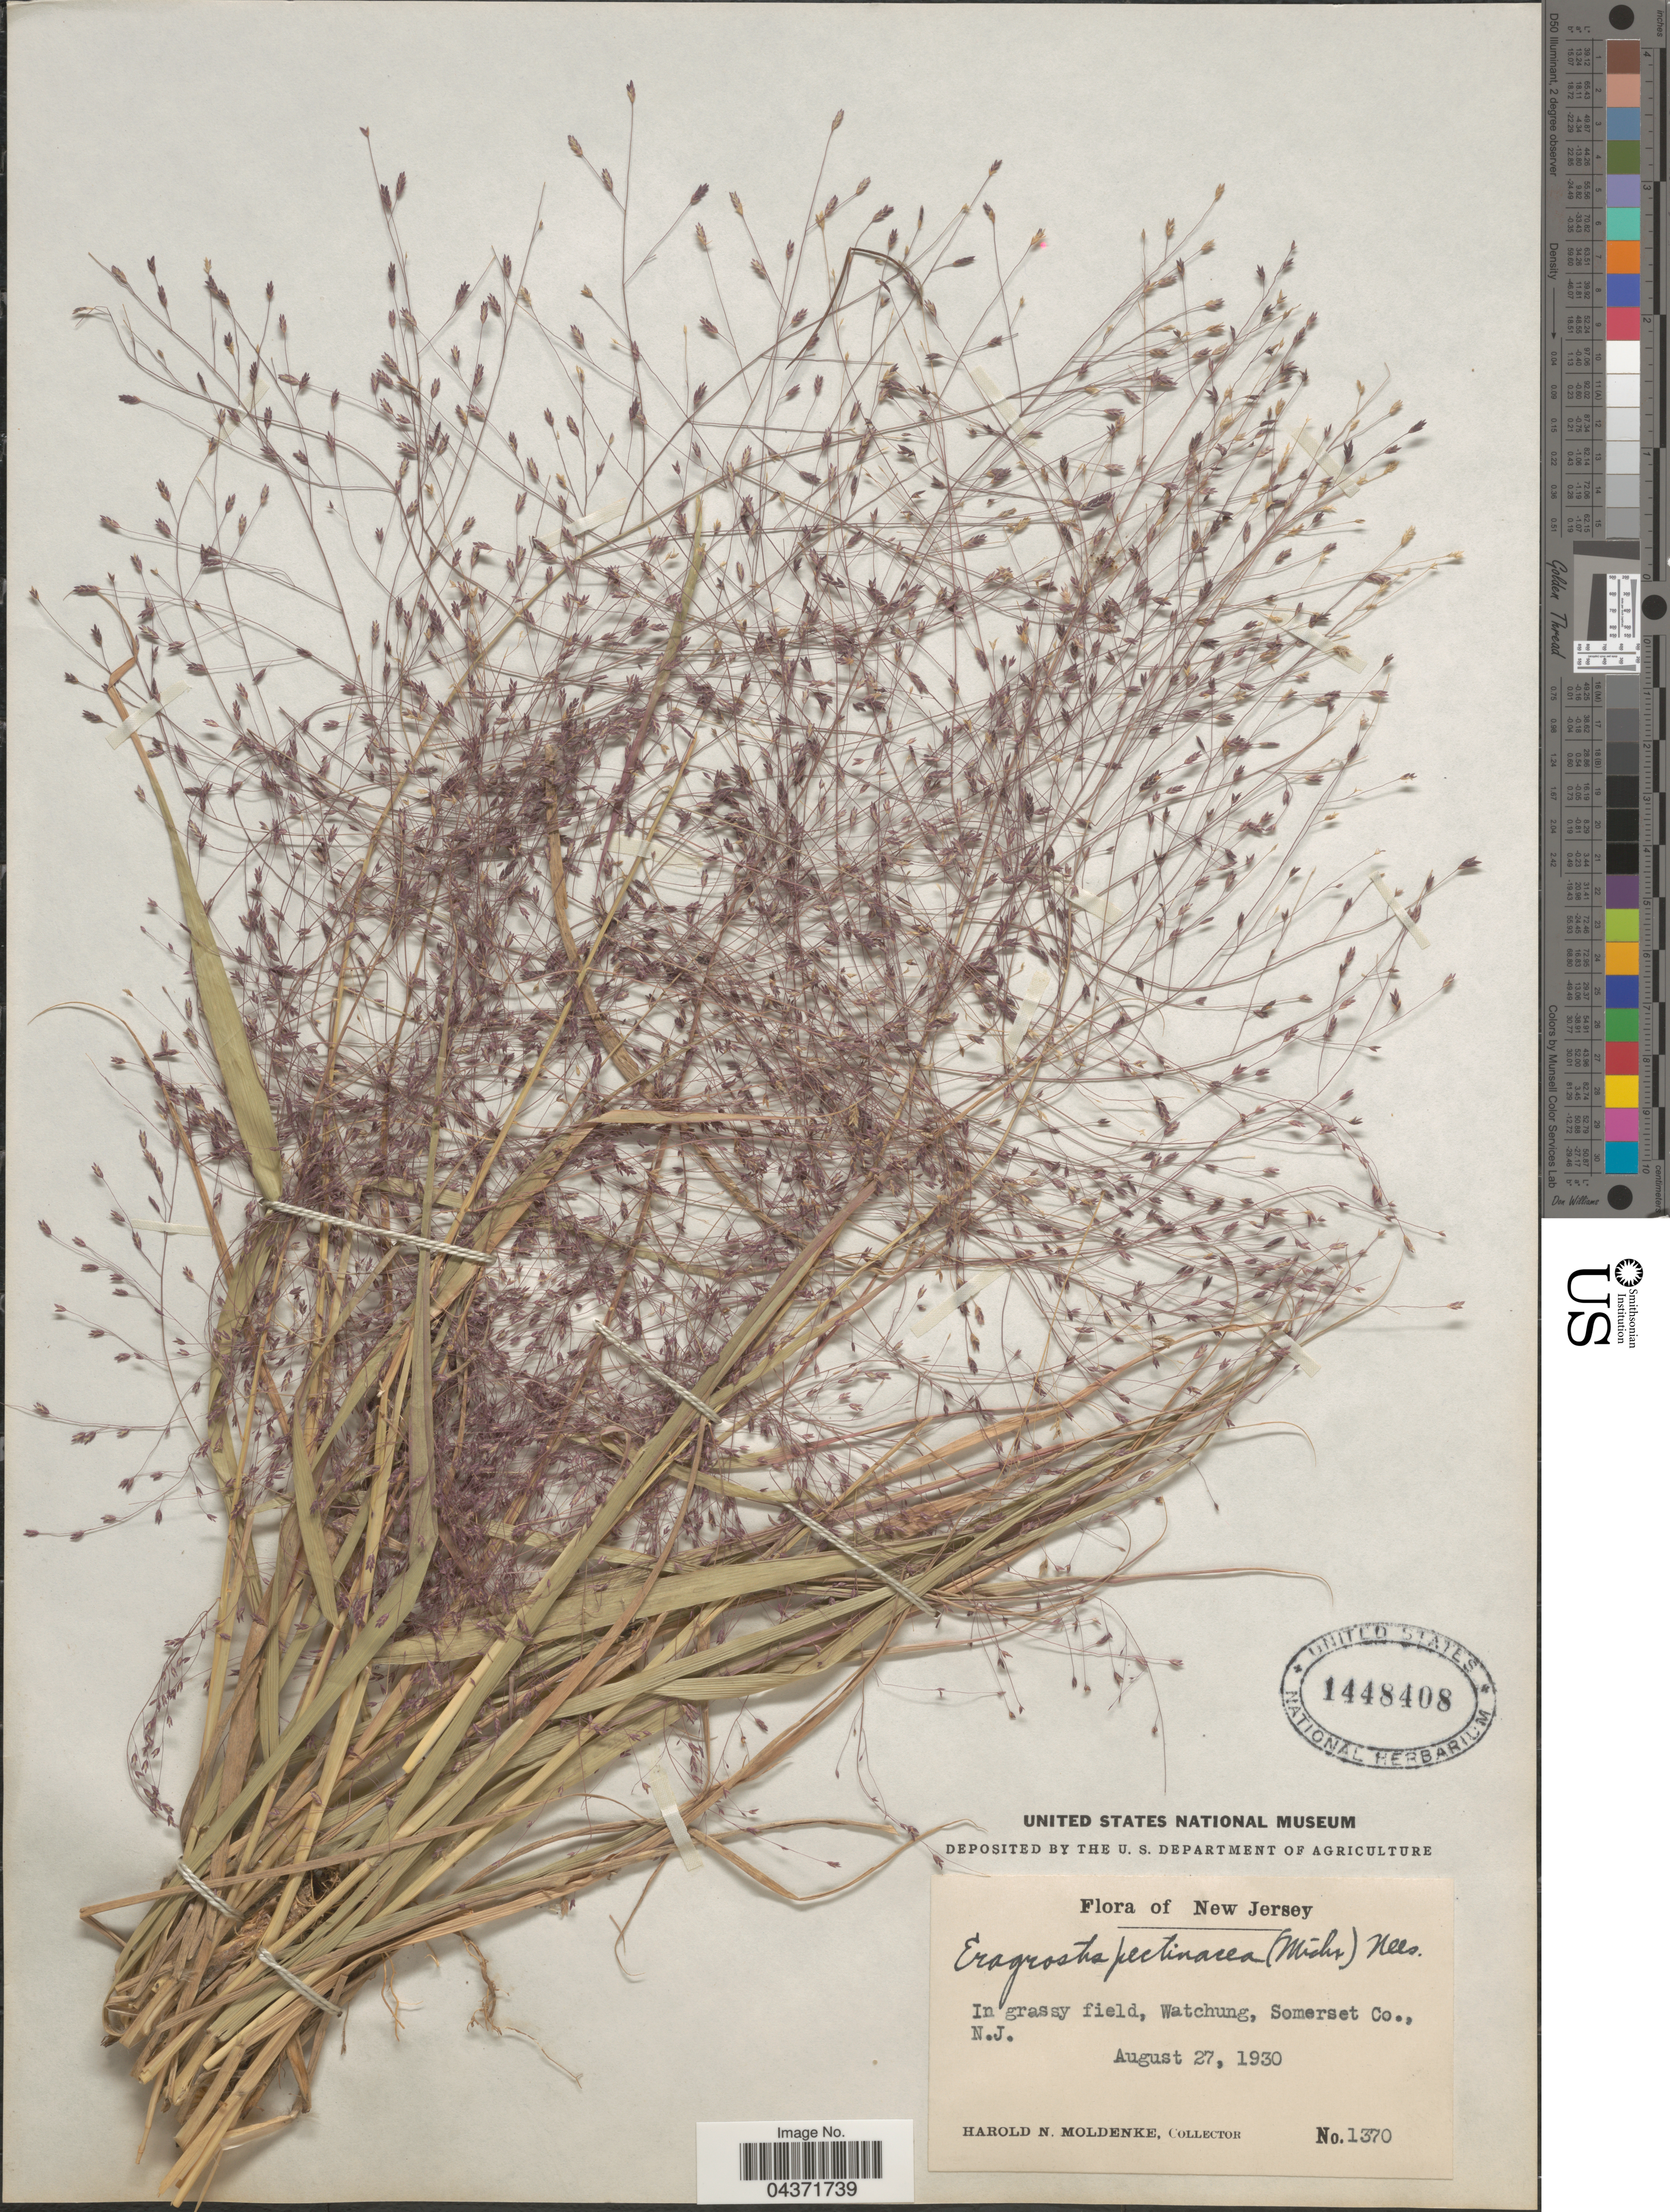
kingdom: Plantae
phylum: Tracheophyta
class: Liliopsida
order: Poales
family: Poaceae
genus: Eragrostis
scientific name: Eragrostis spectabilis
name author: (Pursh) Steud.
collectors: H. N. Moldenke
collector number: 1370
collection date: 1930-08-27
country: United States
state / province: New Jersey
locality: Watchung, Somerset Co.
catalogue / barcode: US 1448408